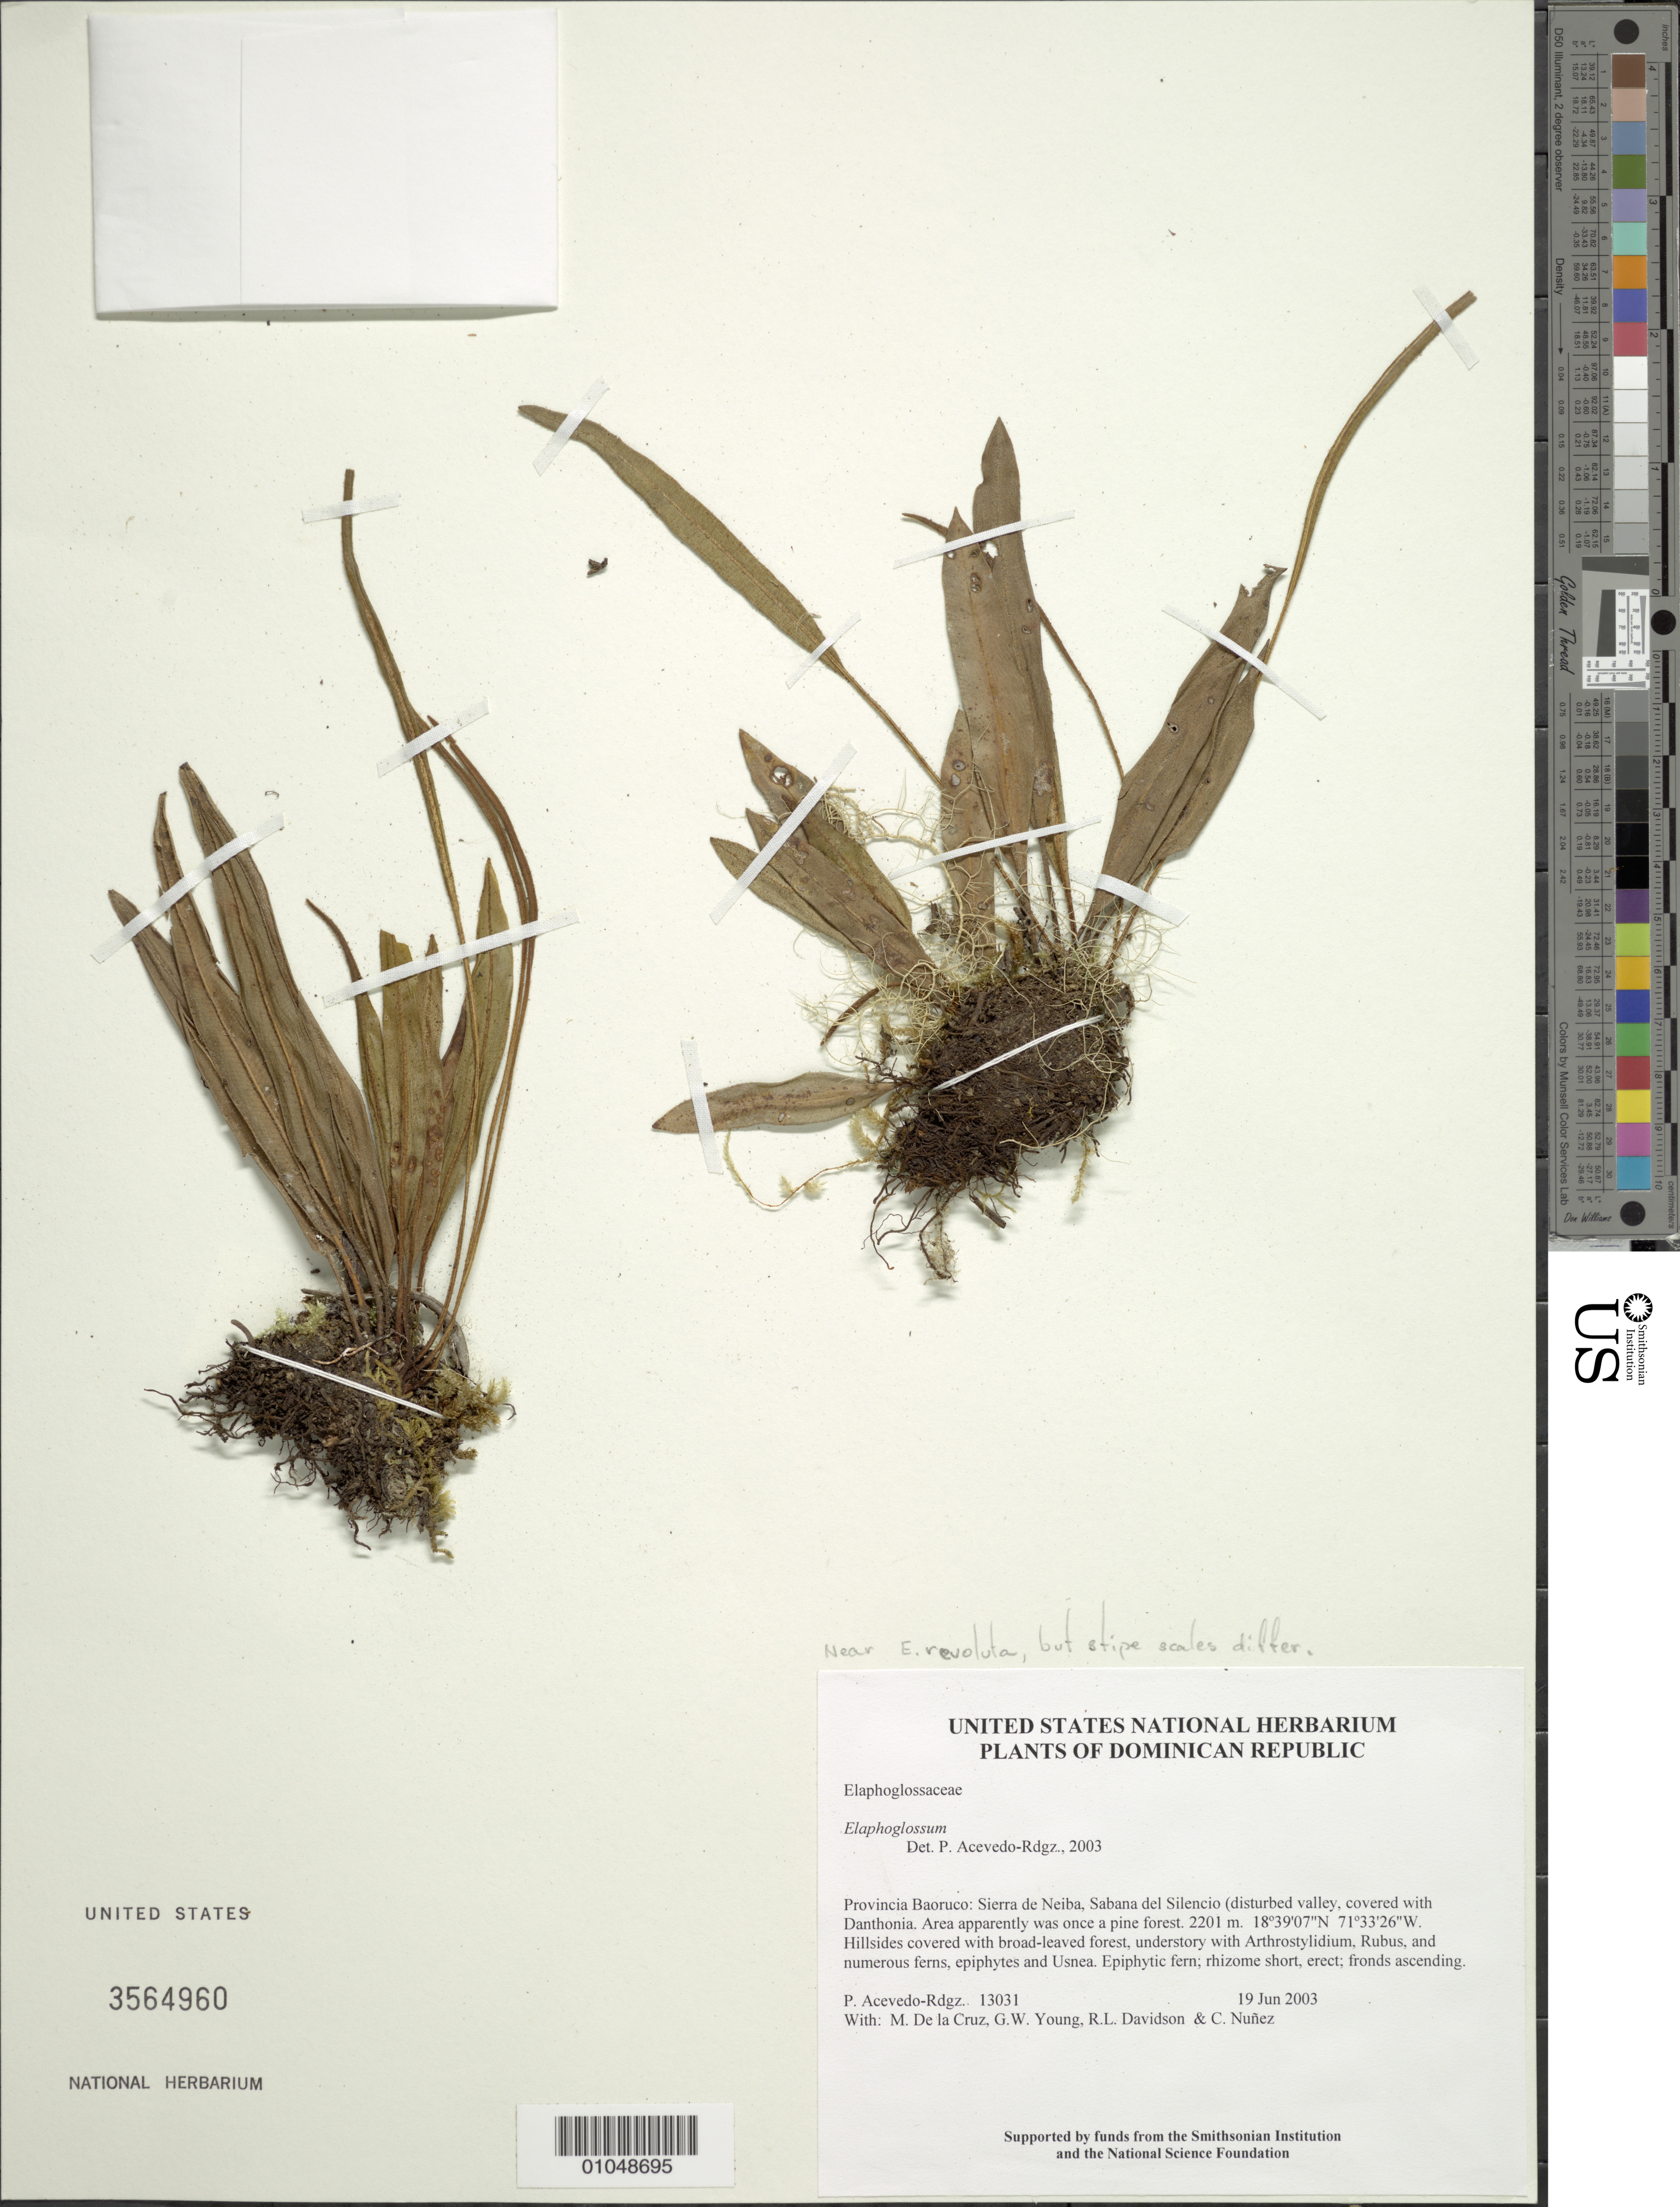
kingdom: Plantae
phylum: Tracheophyta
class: Polypodiopsida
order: Polypodiales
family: Dryopteridaceae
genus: Elaphoglossum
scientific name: Elaphoglossum sp.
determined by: Acevedo-Rodríguez, P., (BOT), Smithsonian Institution - National Museum of Natural History (UNITED STATES)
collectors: P. Acevedo-Rodr., M. de la Cruz, J. Rawlins, G. Young, R. Davidson & C. Nunez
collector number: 13031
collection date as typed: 19 Jun 2003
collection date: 2003-06-19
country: Dominican Republic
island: Hispaniola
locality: Provincia Baoruco: Sierra de Neiba, Sabana del Silencio (disturbed valley, covered with Danthonia. Area apparently was once a pine forest.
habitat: Hillsides covered with broad-leaved forest, understory with Arthrostylidium, Rubus, and numerous ferns, epiphytes and Usnea.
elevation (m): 2201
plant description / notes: US, NY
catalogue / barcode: US 3564960